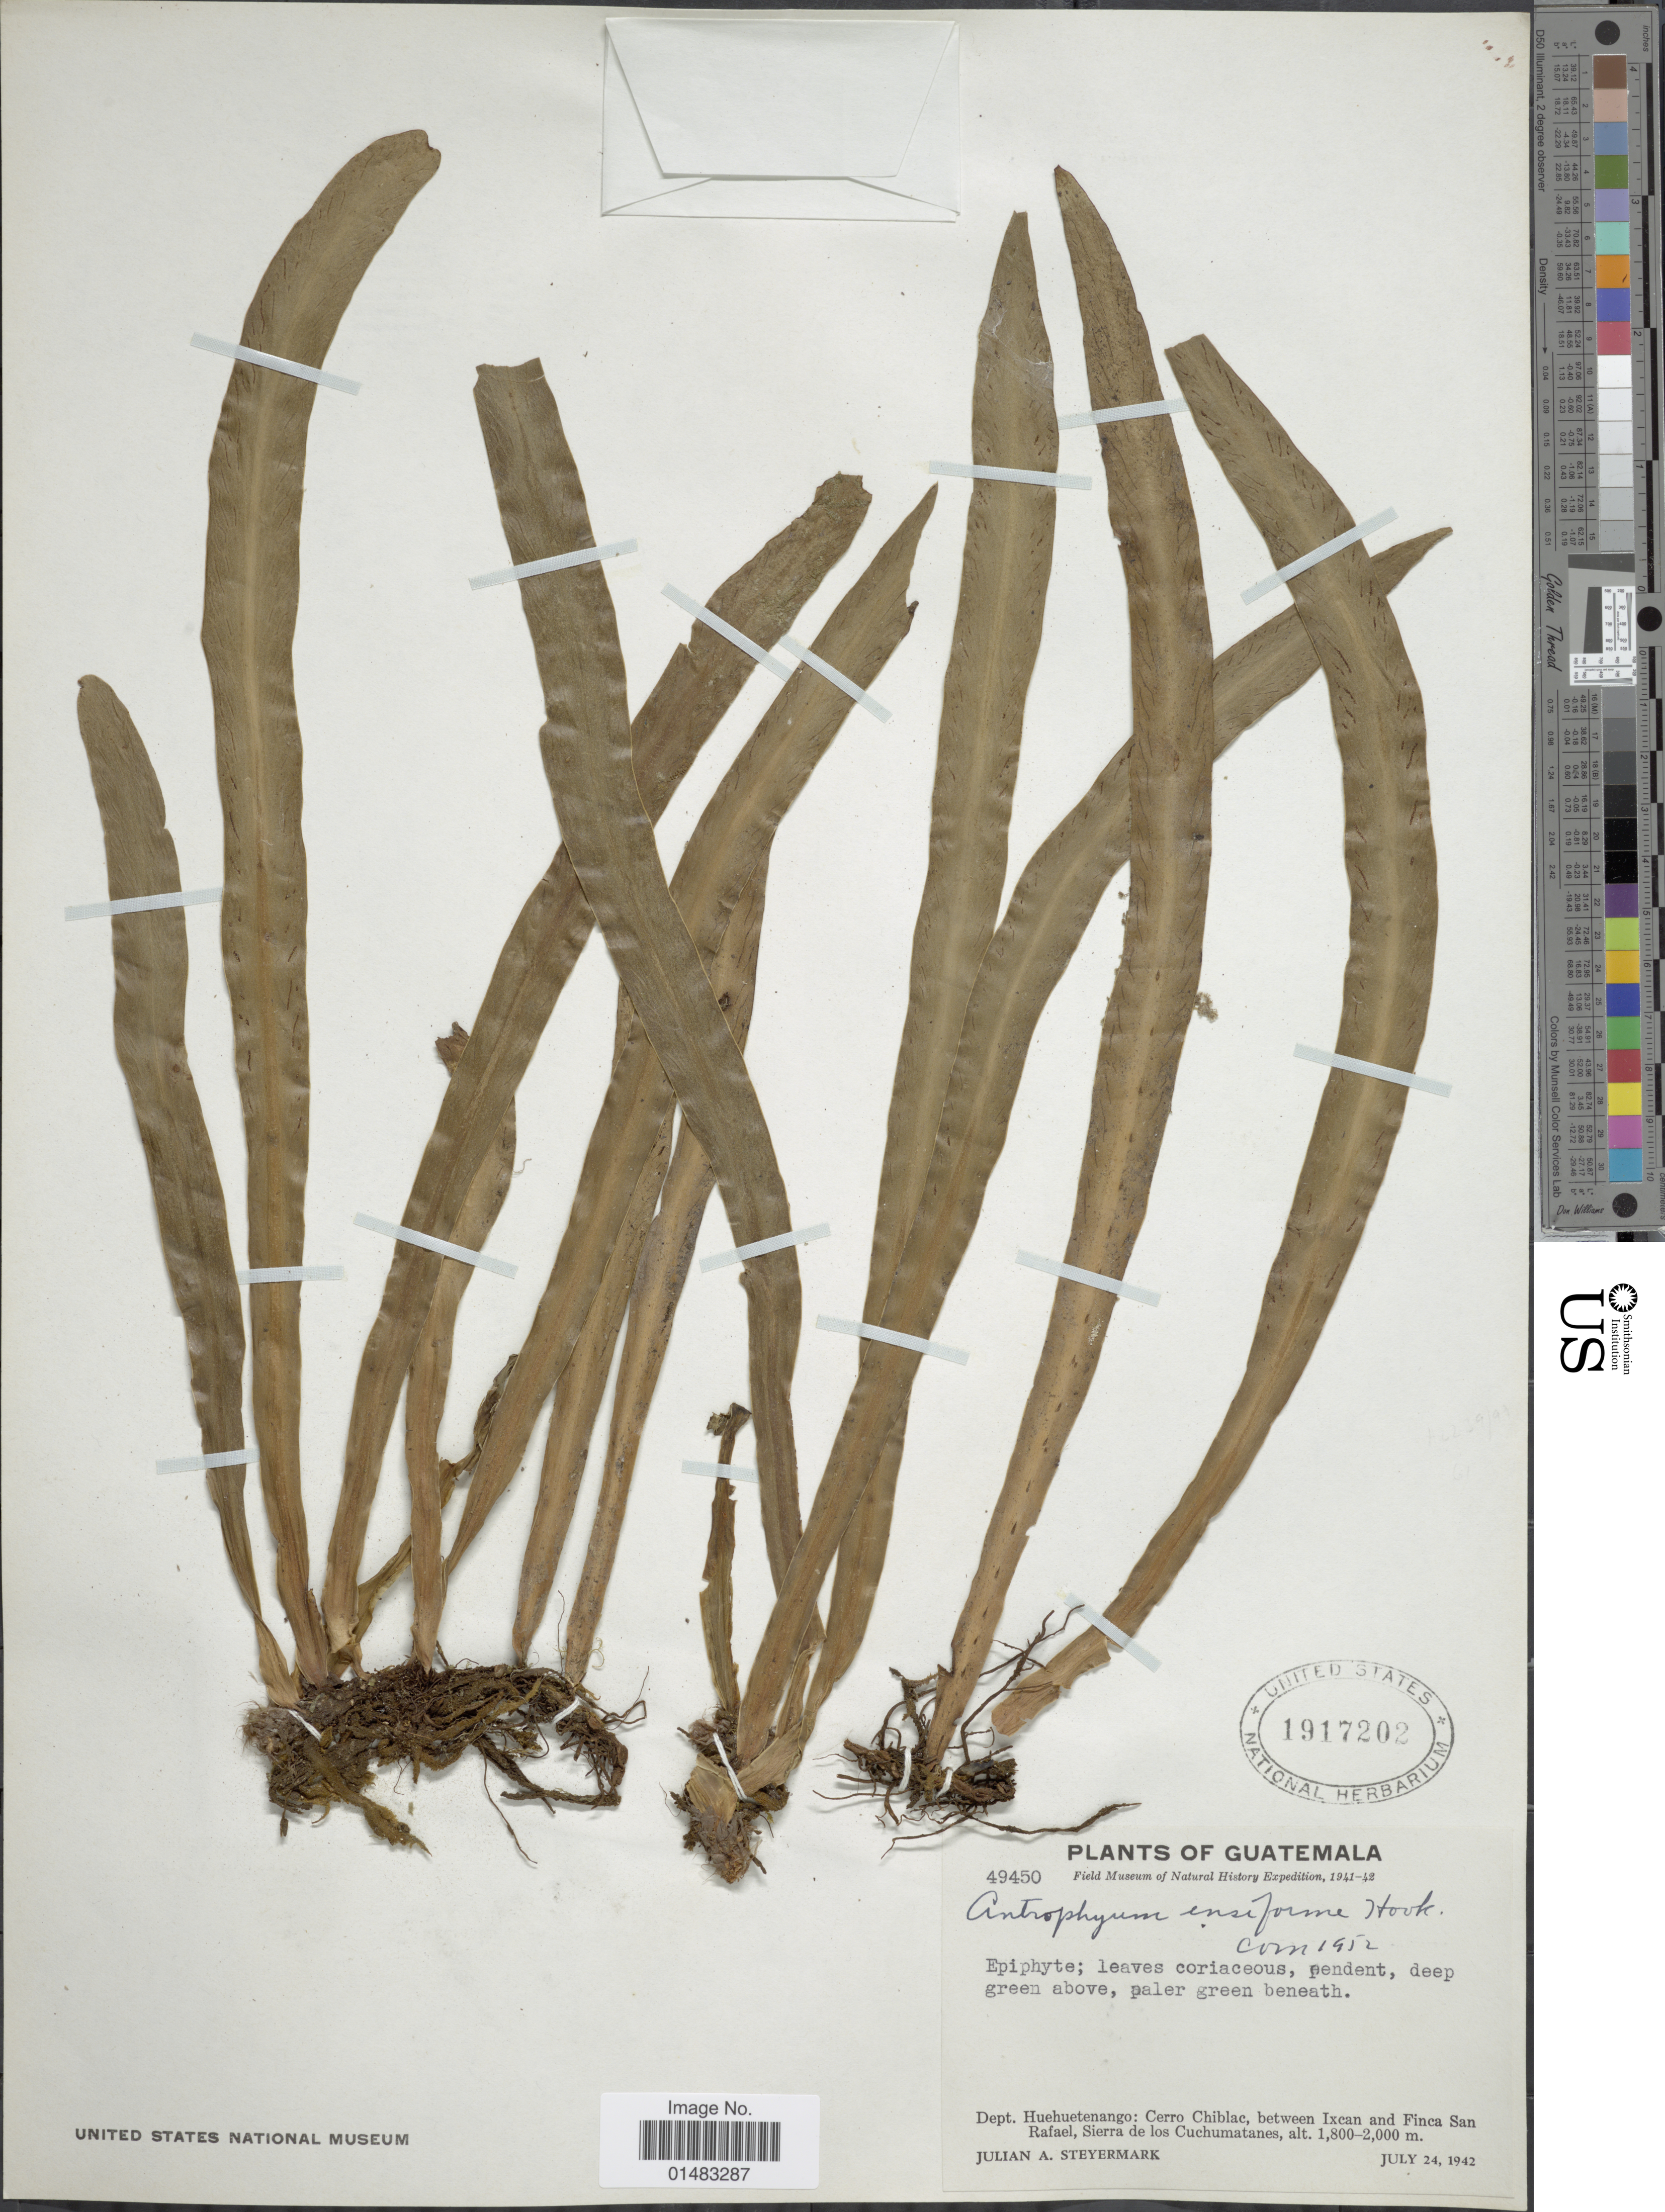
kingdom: Plantae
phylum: Tracheophyta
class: Polypodiopsida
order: Polypodiales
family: Pteridaceae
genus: Scoliosorus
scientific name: Scoliosorus ensiformis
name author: (Hook.) T. Moore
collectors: J. Steyermark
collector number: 49450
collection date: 1942-07-24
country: Guatemala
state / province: Huehuetenango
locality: Plants of Guatemala, Epiphyte; leaves coriaceous, pendent, deep green above, paler green beneath. Cerro Chiblac, between Ixcan and Finca San Rafael, Sierra de los Cuchumatanes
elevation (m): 1800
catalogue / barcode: US 19172012